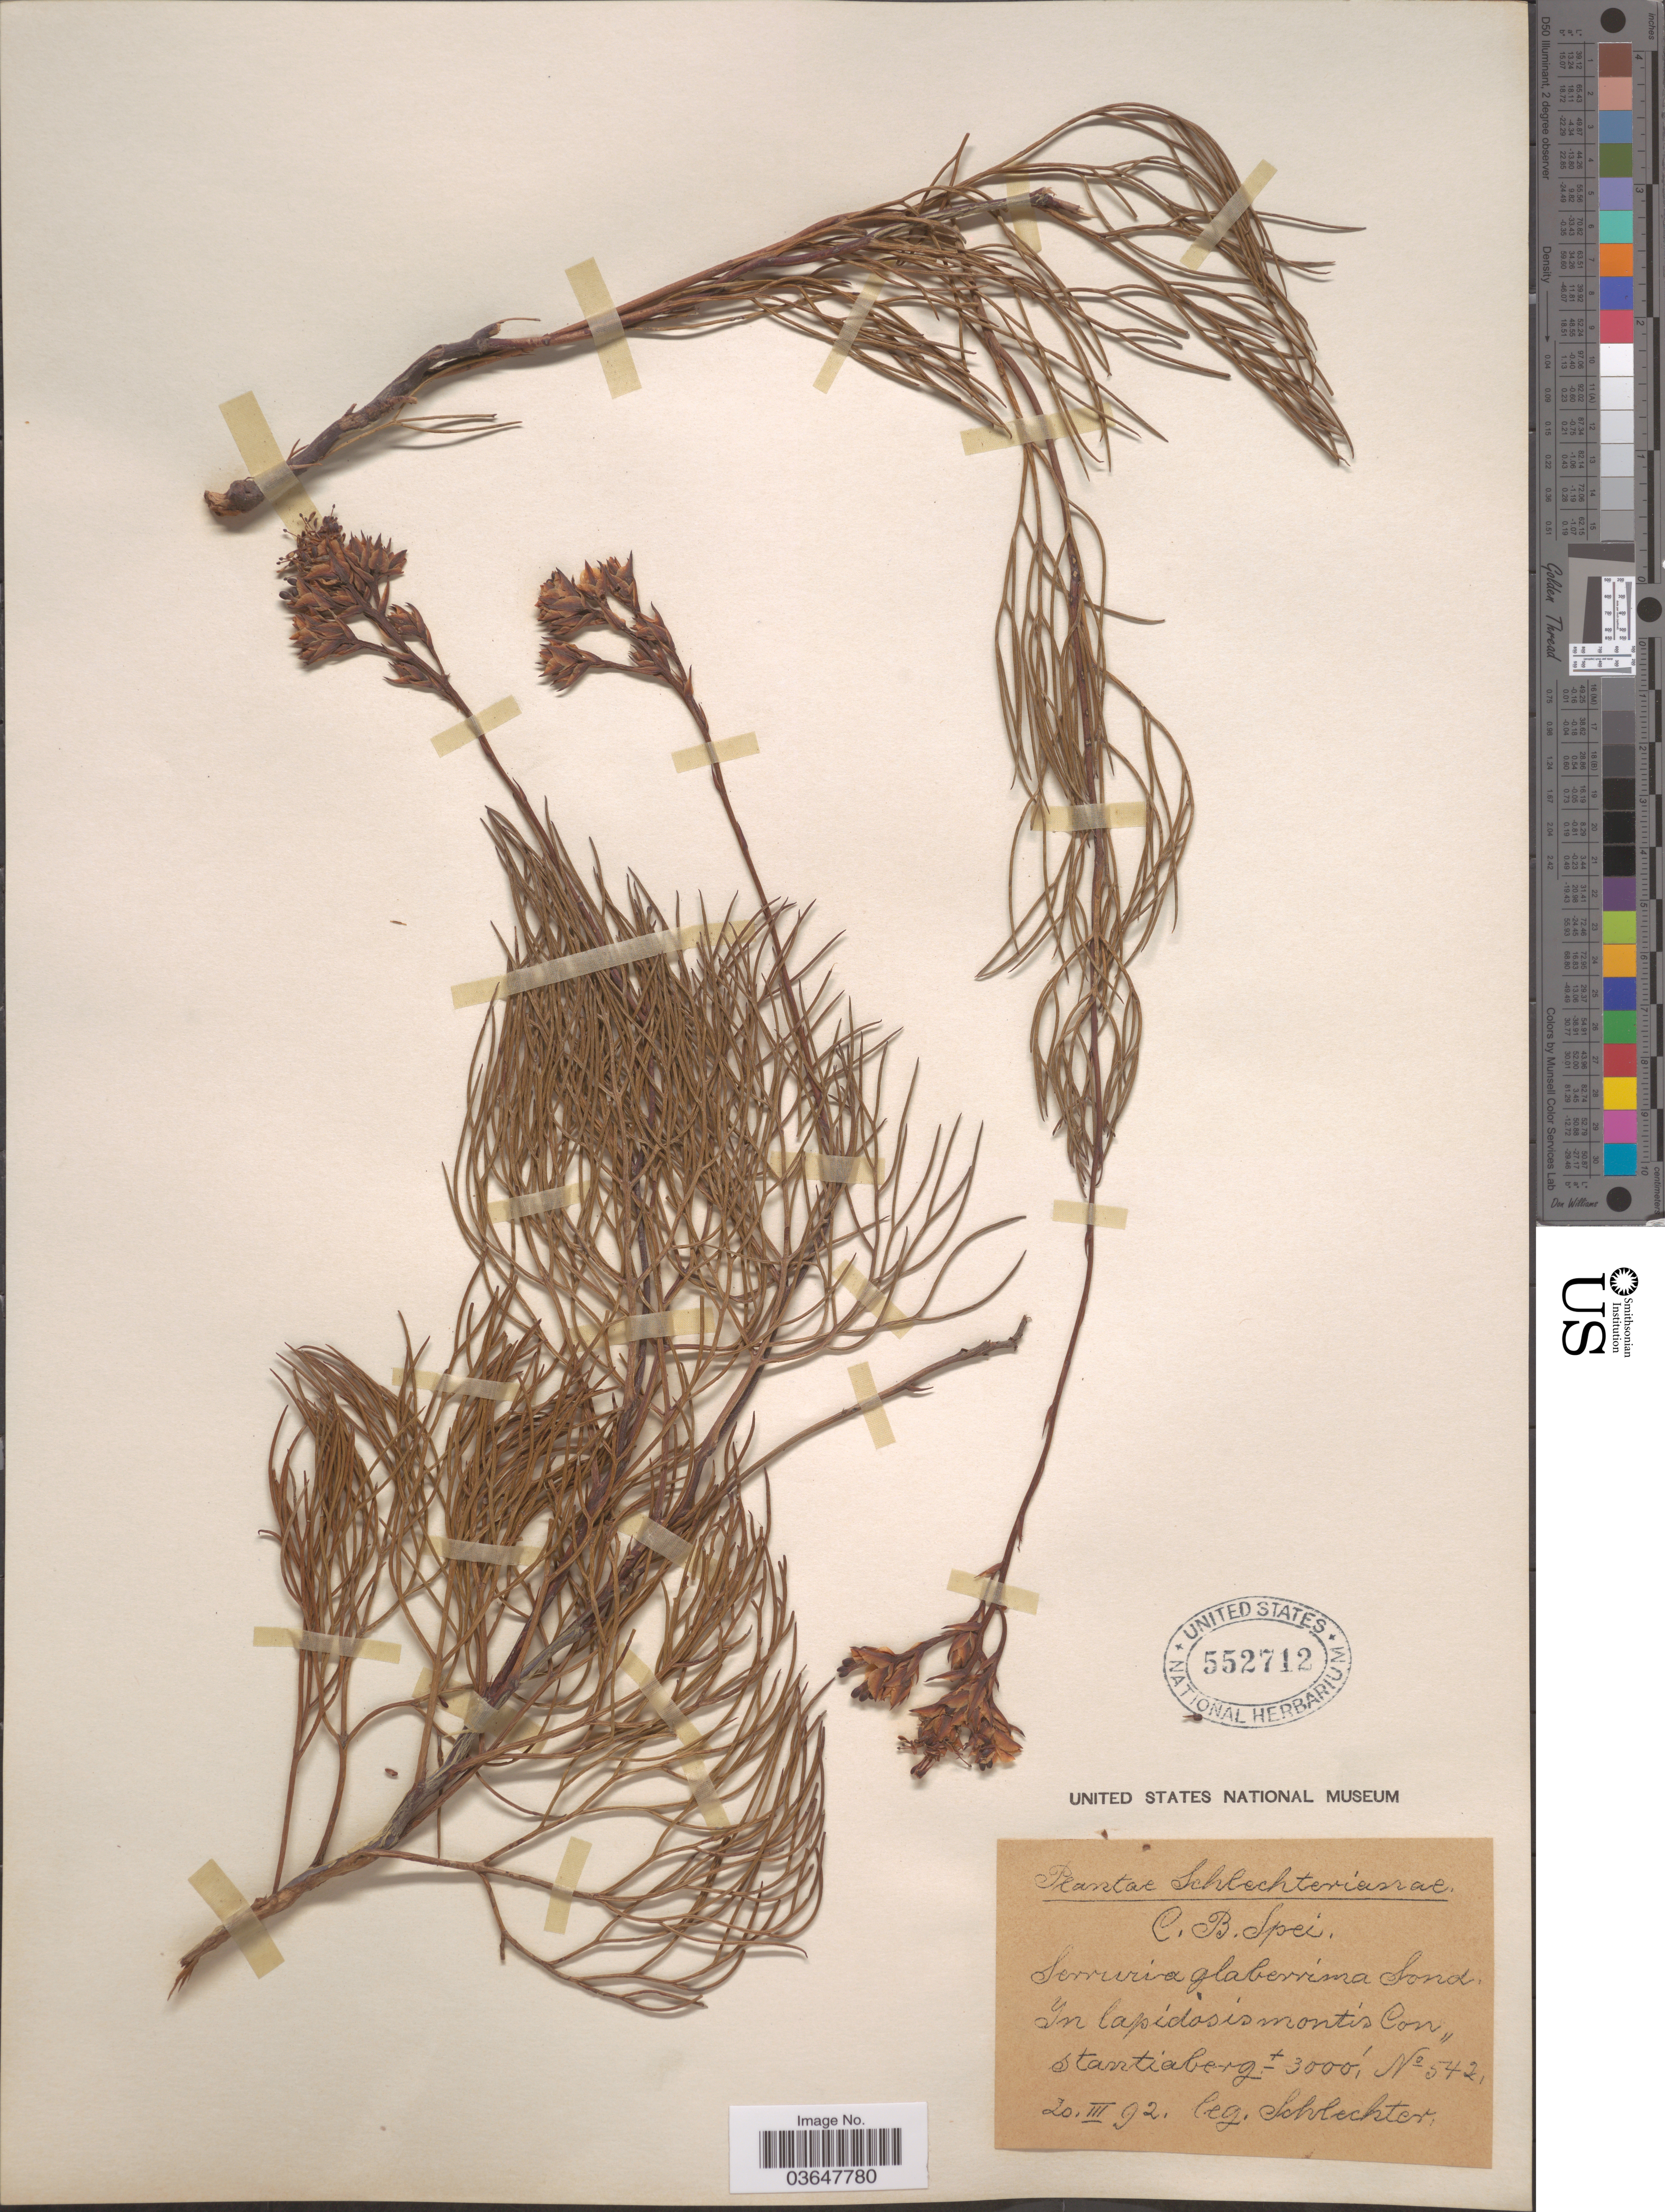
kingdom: Plantae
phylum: Tracheophyta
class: Magnoliopsida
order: Proteales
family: Proteaceae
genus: Serruria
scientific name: Serruria glaberrima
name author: R. Br.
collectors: Schlechter, --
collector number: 542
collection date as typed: Transcribed d/m/y: 20/3/92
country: South Africa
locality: C.B. Spei. In lapídosis montis Con, Stantiaberg.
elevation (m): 914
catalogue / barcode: US 552712